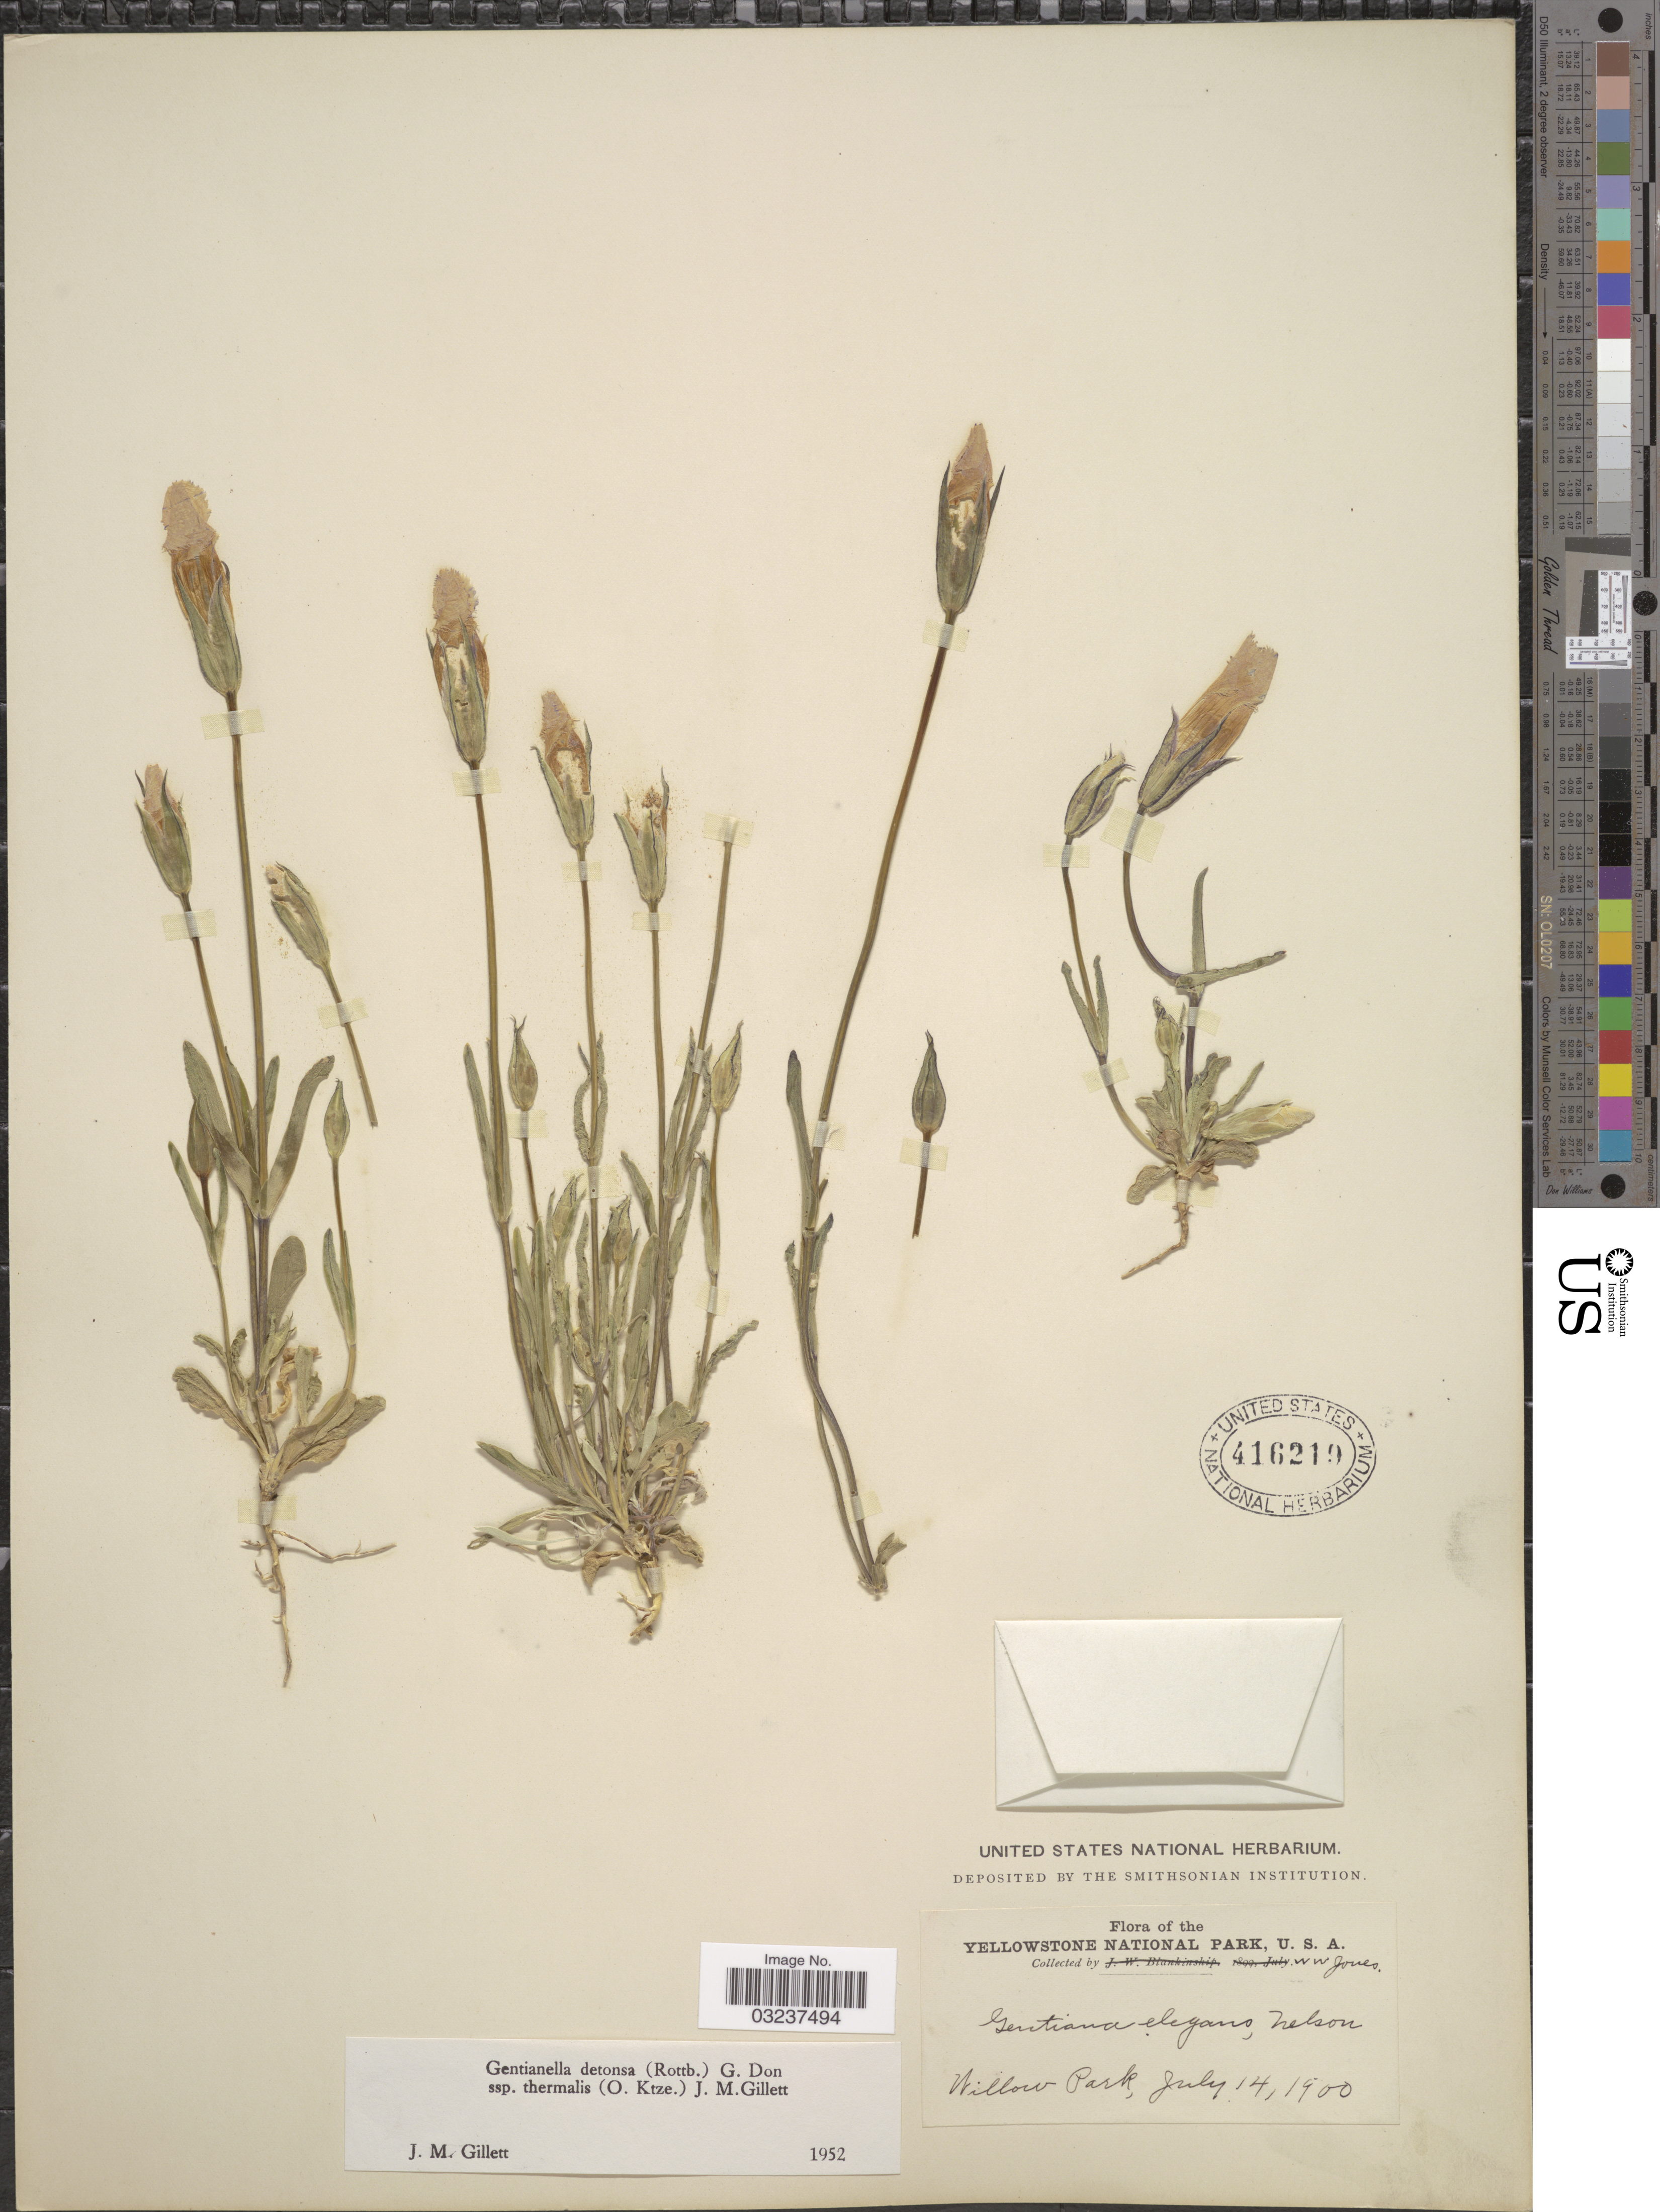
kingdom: Plantae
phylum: Tracheophyta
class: Magnoliopsida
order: Gentianales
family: Gentianaceae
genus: Gentianella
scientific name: Gentianella detonsa subsp. elegans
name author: (A. Gray) J.M. Gillett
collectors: W. W. Jones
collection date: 1900-07-14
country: United States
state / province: Wyoming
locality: The Yellowstone National Park, Willow Park.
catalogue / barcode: US 416219